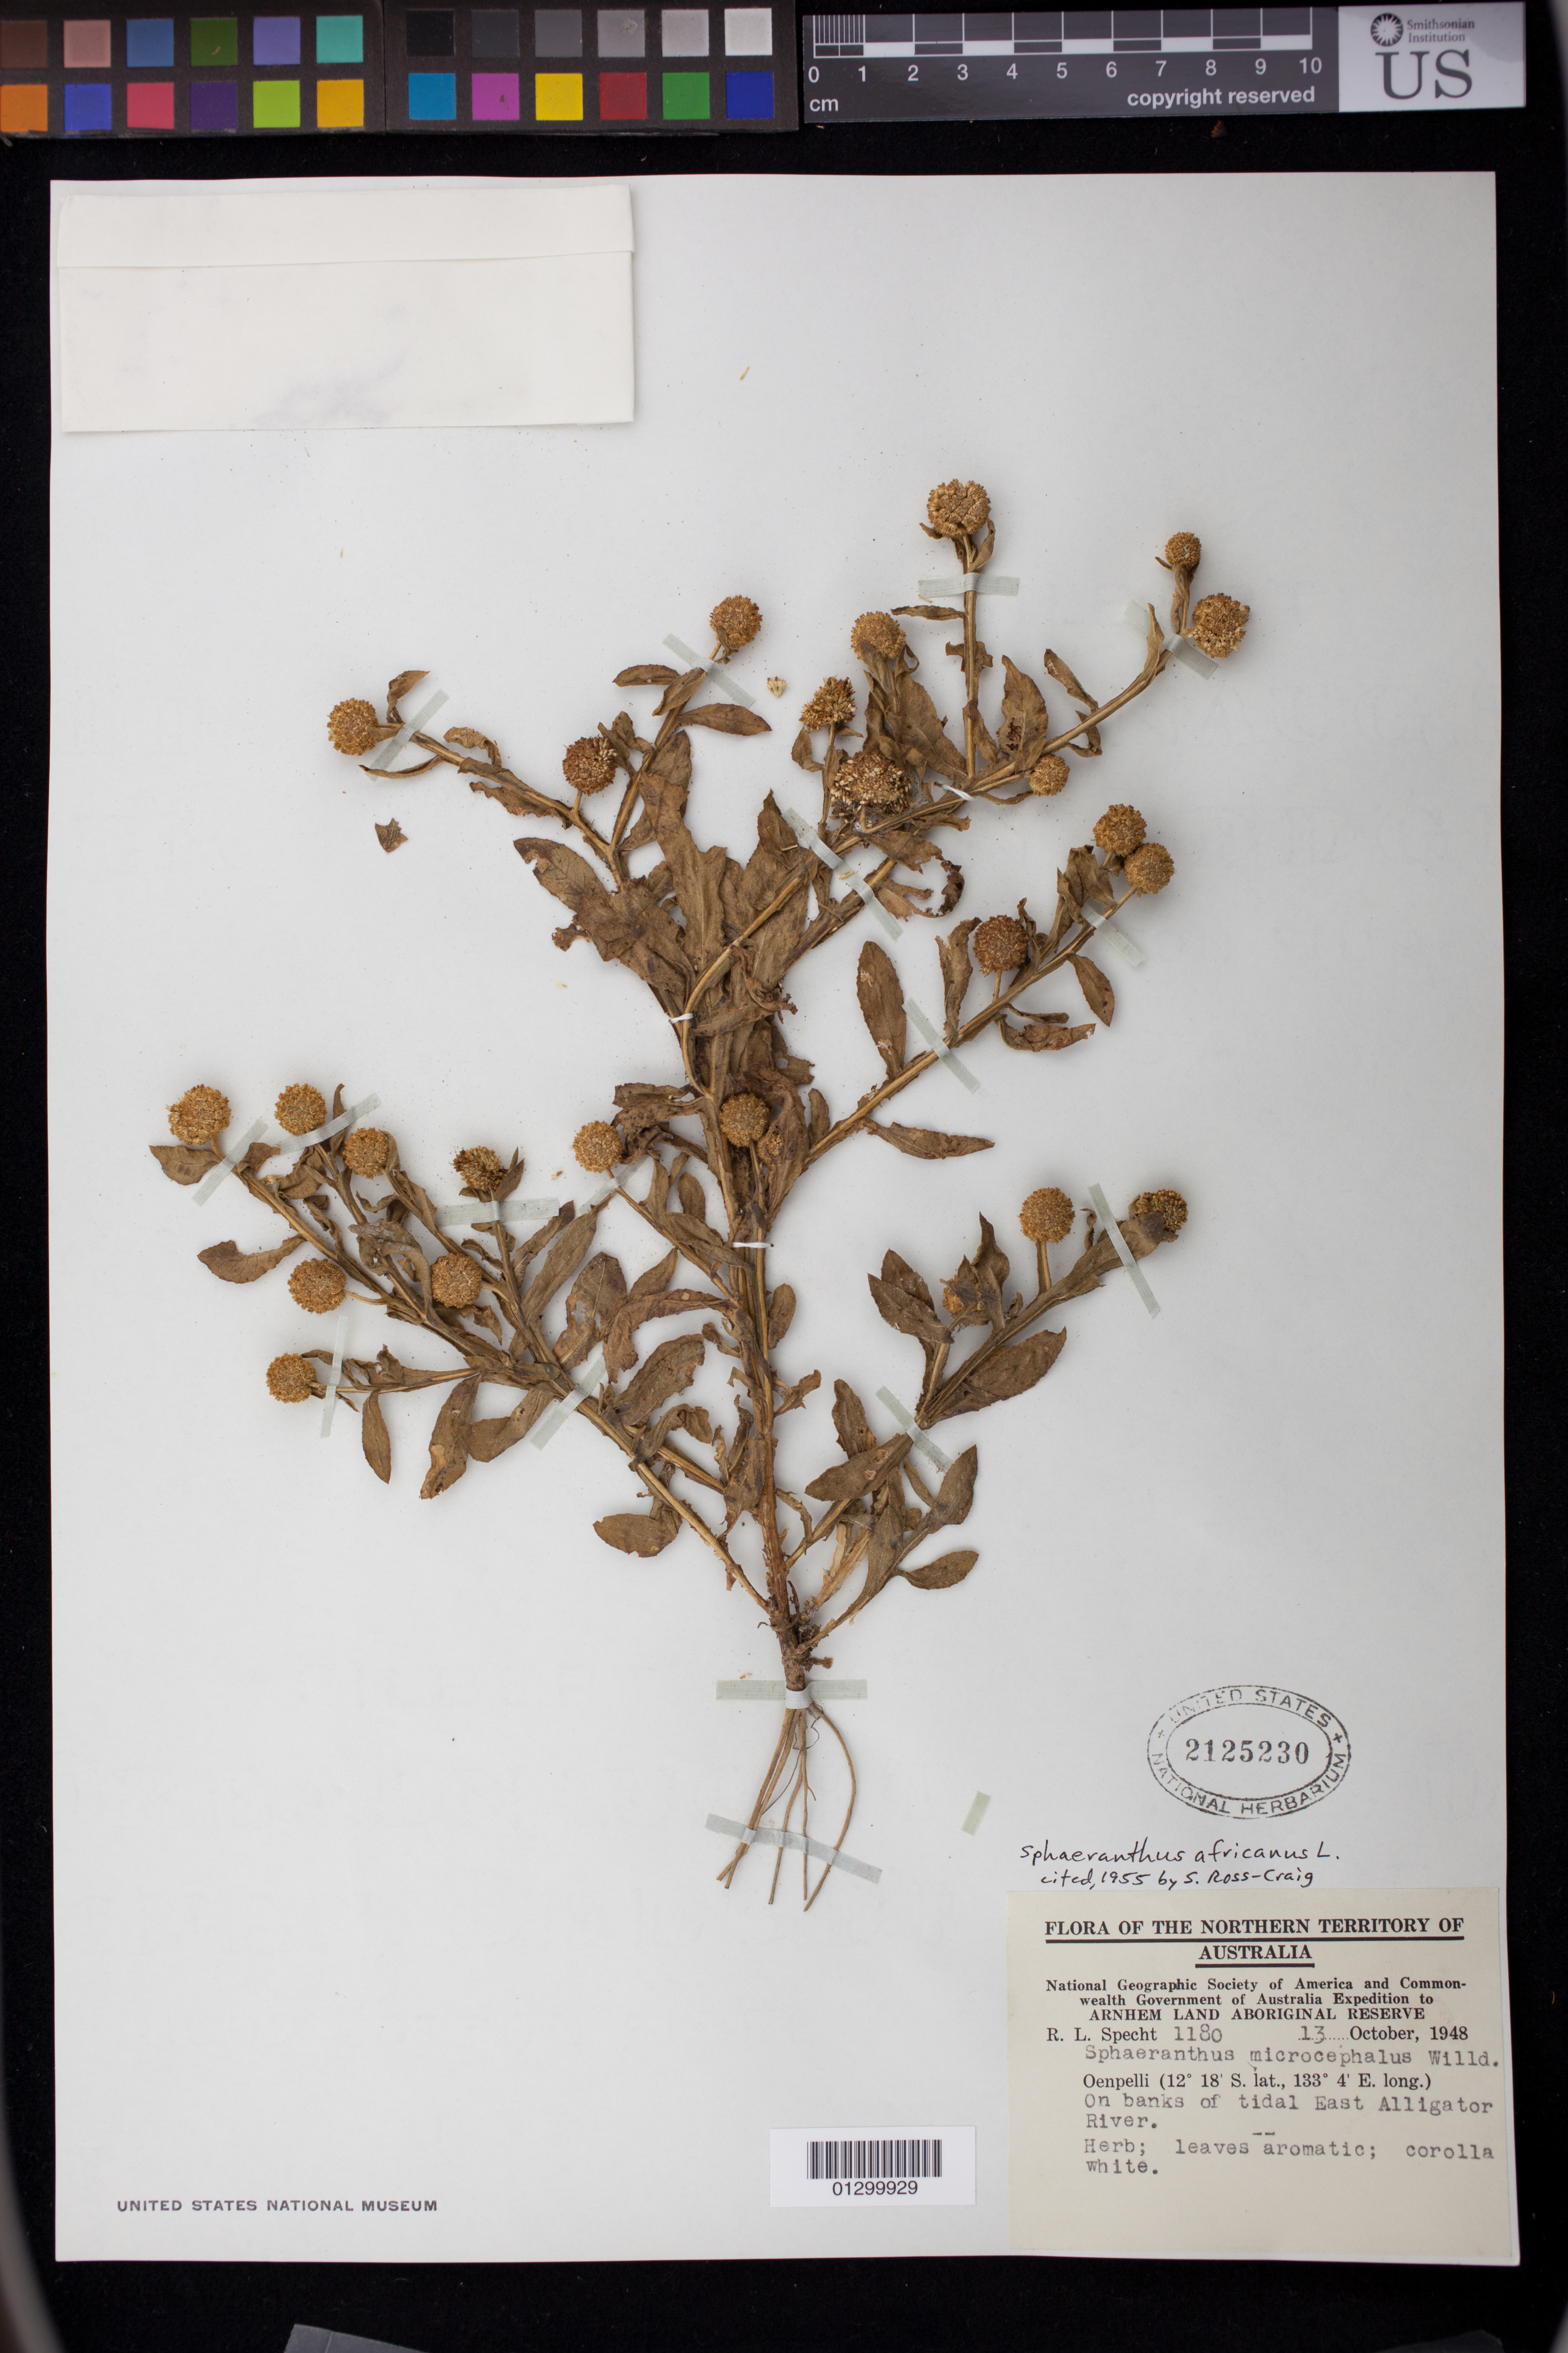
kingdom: Plantae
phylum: Tracheophyta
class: Magnoliopsida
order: Asterales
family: Asteraceae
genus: Sphaeranthus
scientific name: Sphaeranthus africanus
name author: L.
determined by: Ross-Craig, S.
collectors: R. L. Specht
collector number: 1180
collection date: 1948-10-13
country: Australia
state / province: Northern Territory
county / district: West Arnhem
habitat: On banks of tidal East Alligator River.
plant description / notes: Herb; leaves aromatic; corolla white.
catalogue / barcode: US 2125230